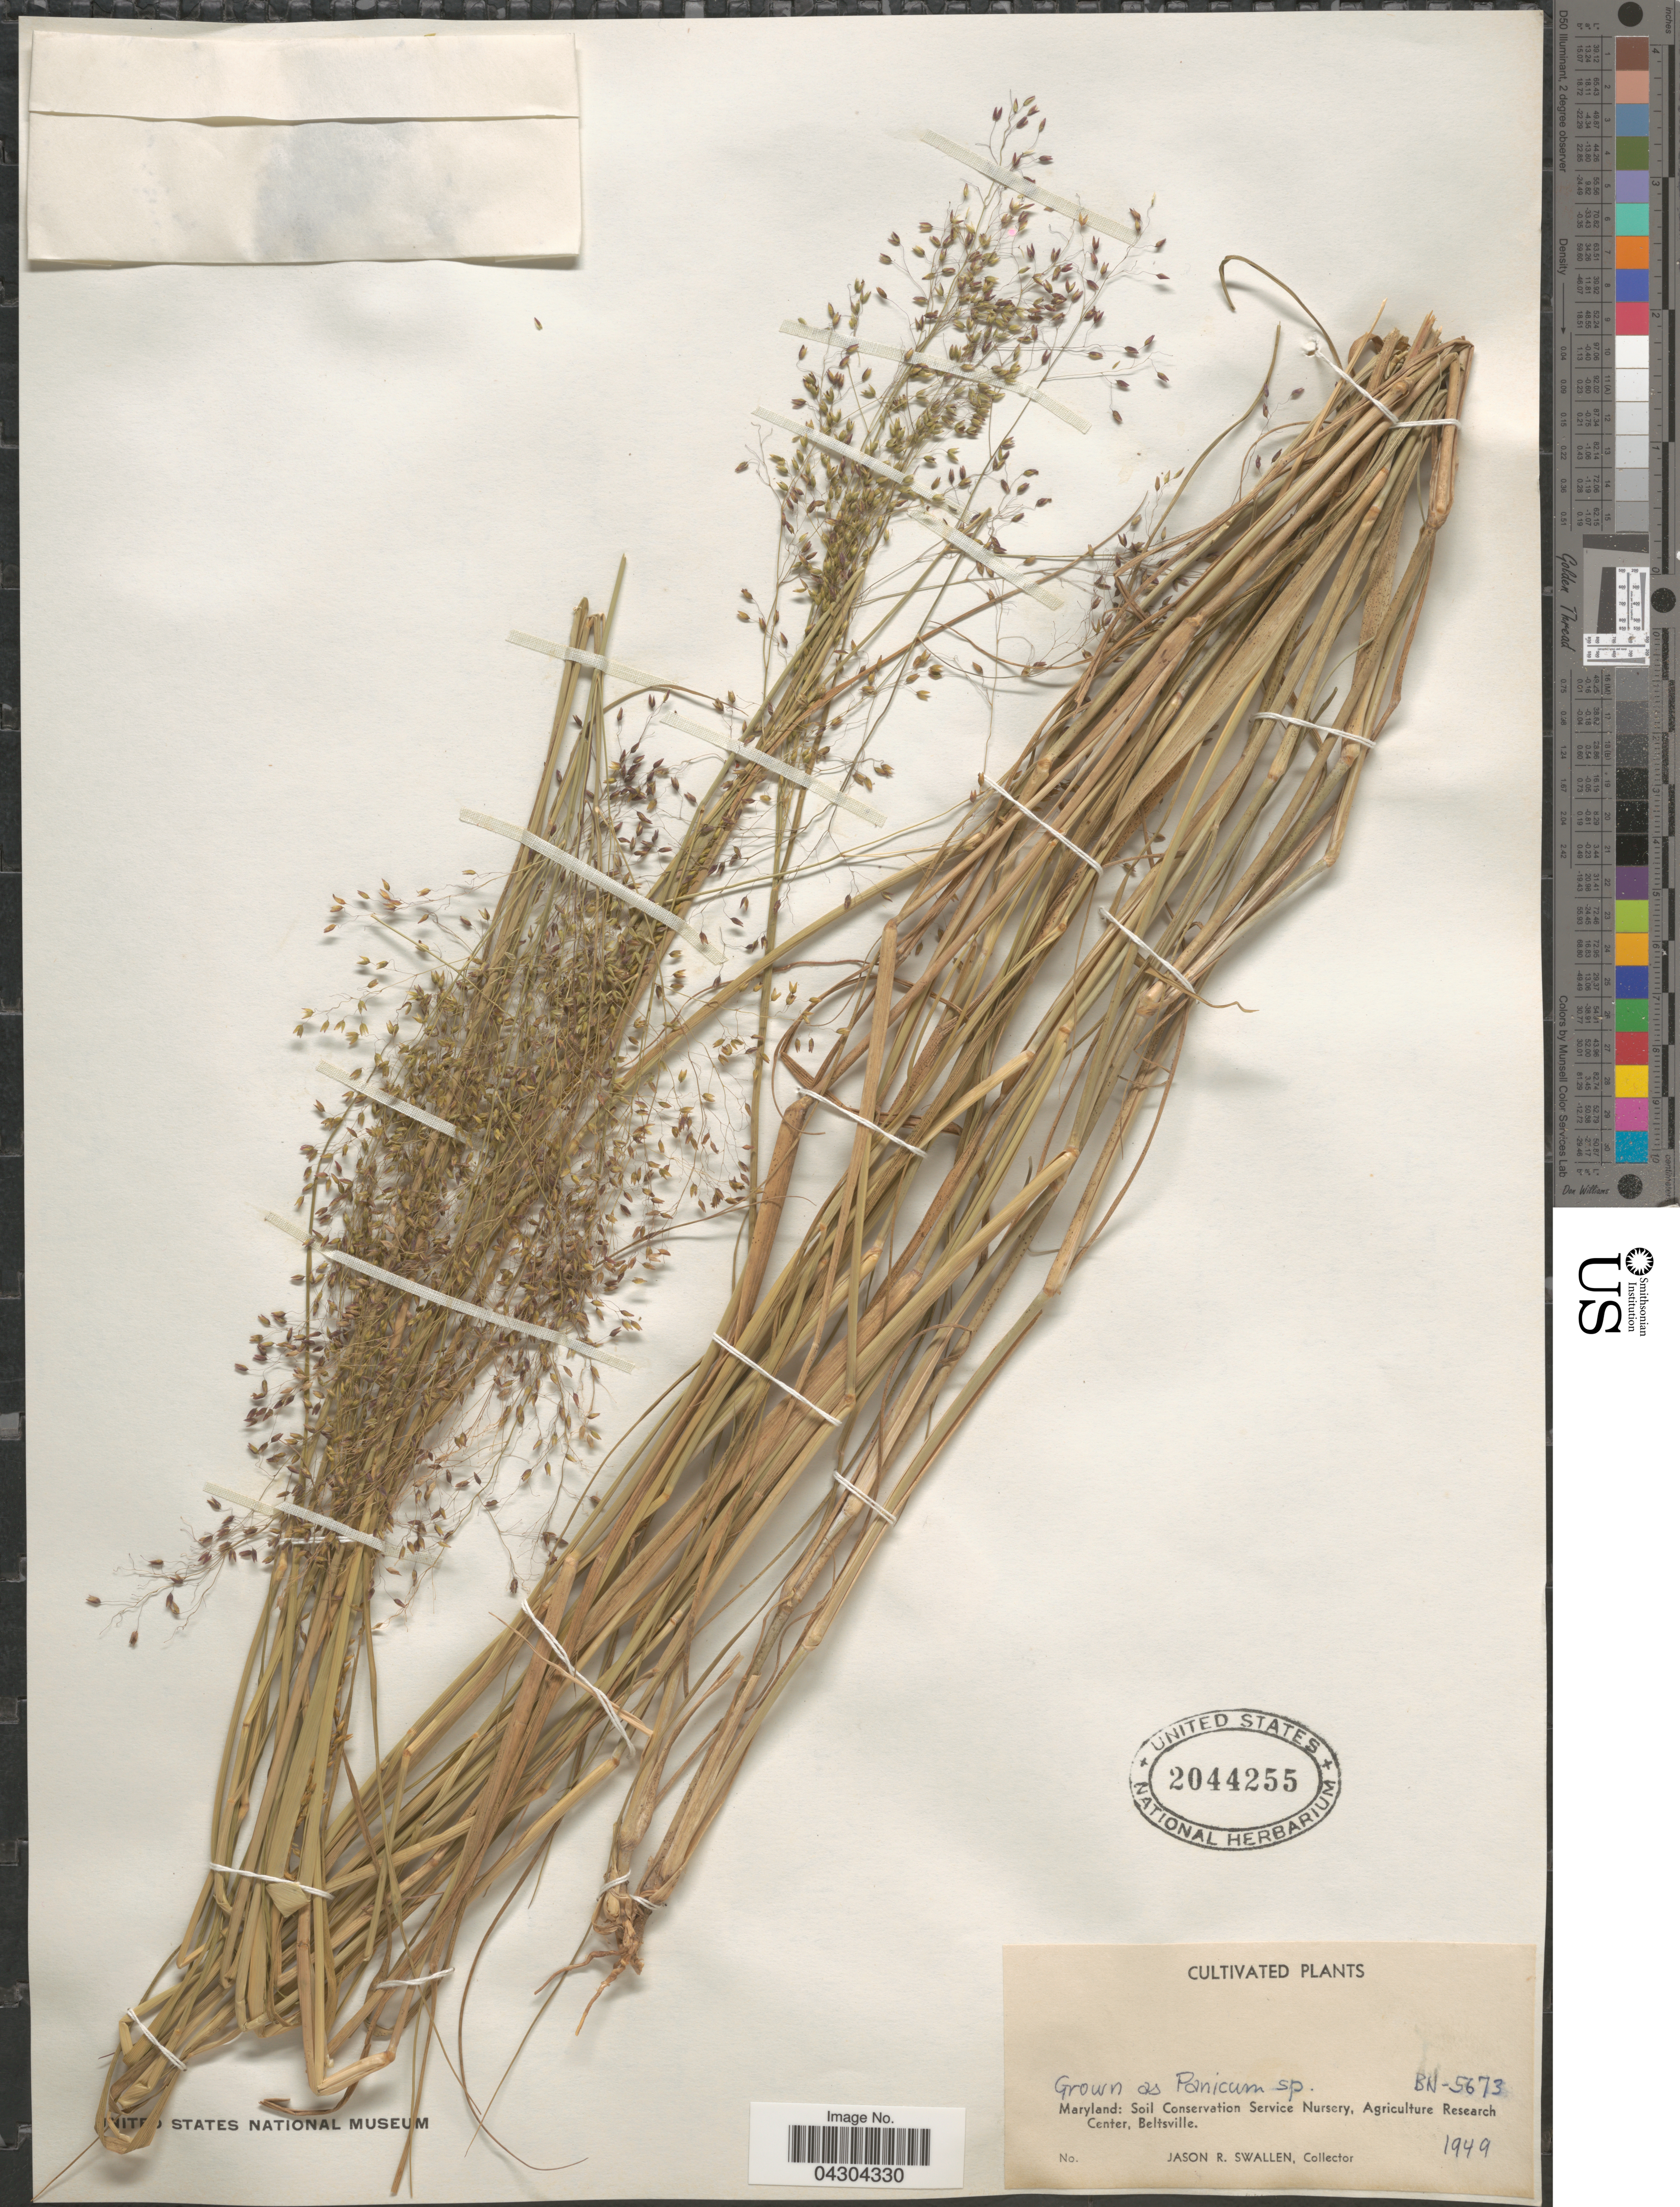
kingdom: Plantae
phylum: Tracheophyta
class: Liliopsida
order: Poales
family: Poaceae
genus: Panicum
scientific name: Panicum sp.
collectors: J. R. Swallen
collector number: BN-5673?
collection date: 1949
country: United States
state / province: Maryland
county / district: Prince George's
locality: Soil Conservation Service Nursery, Agriculture Research Center, Beltsville.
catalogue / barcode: US 2044255